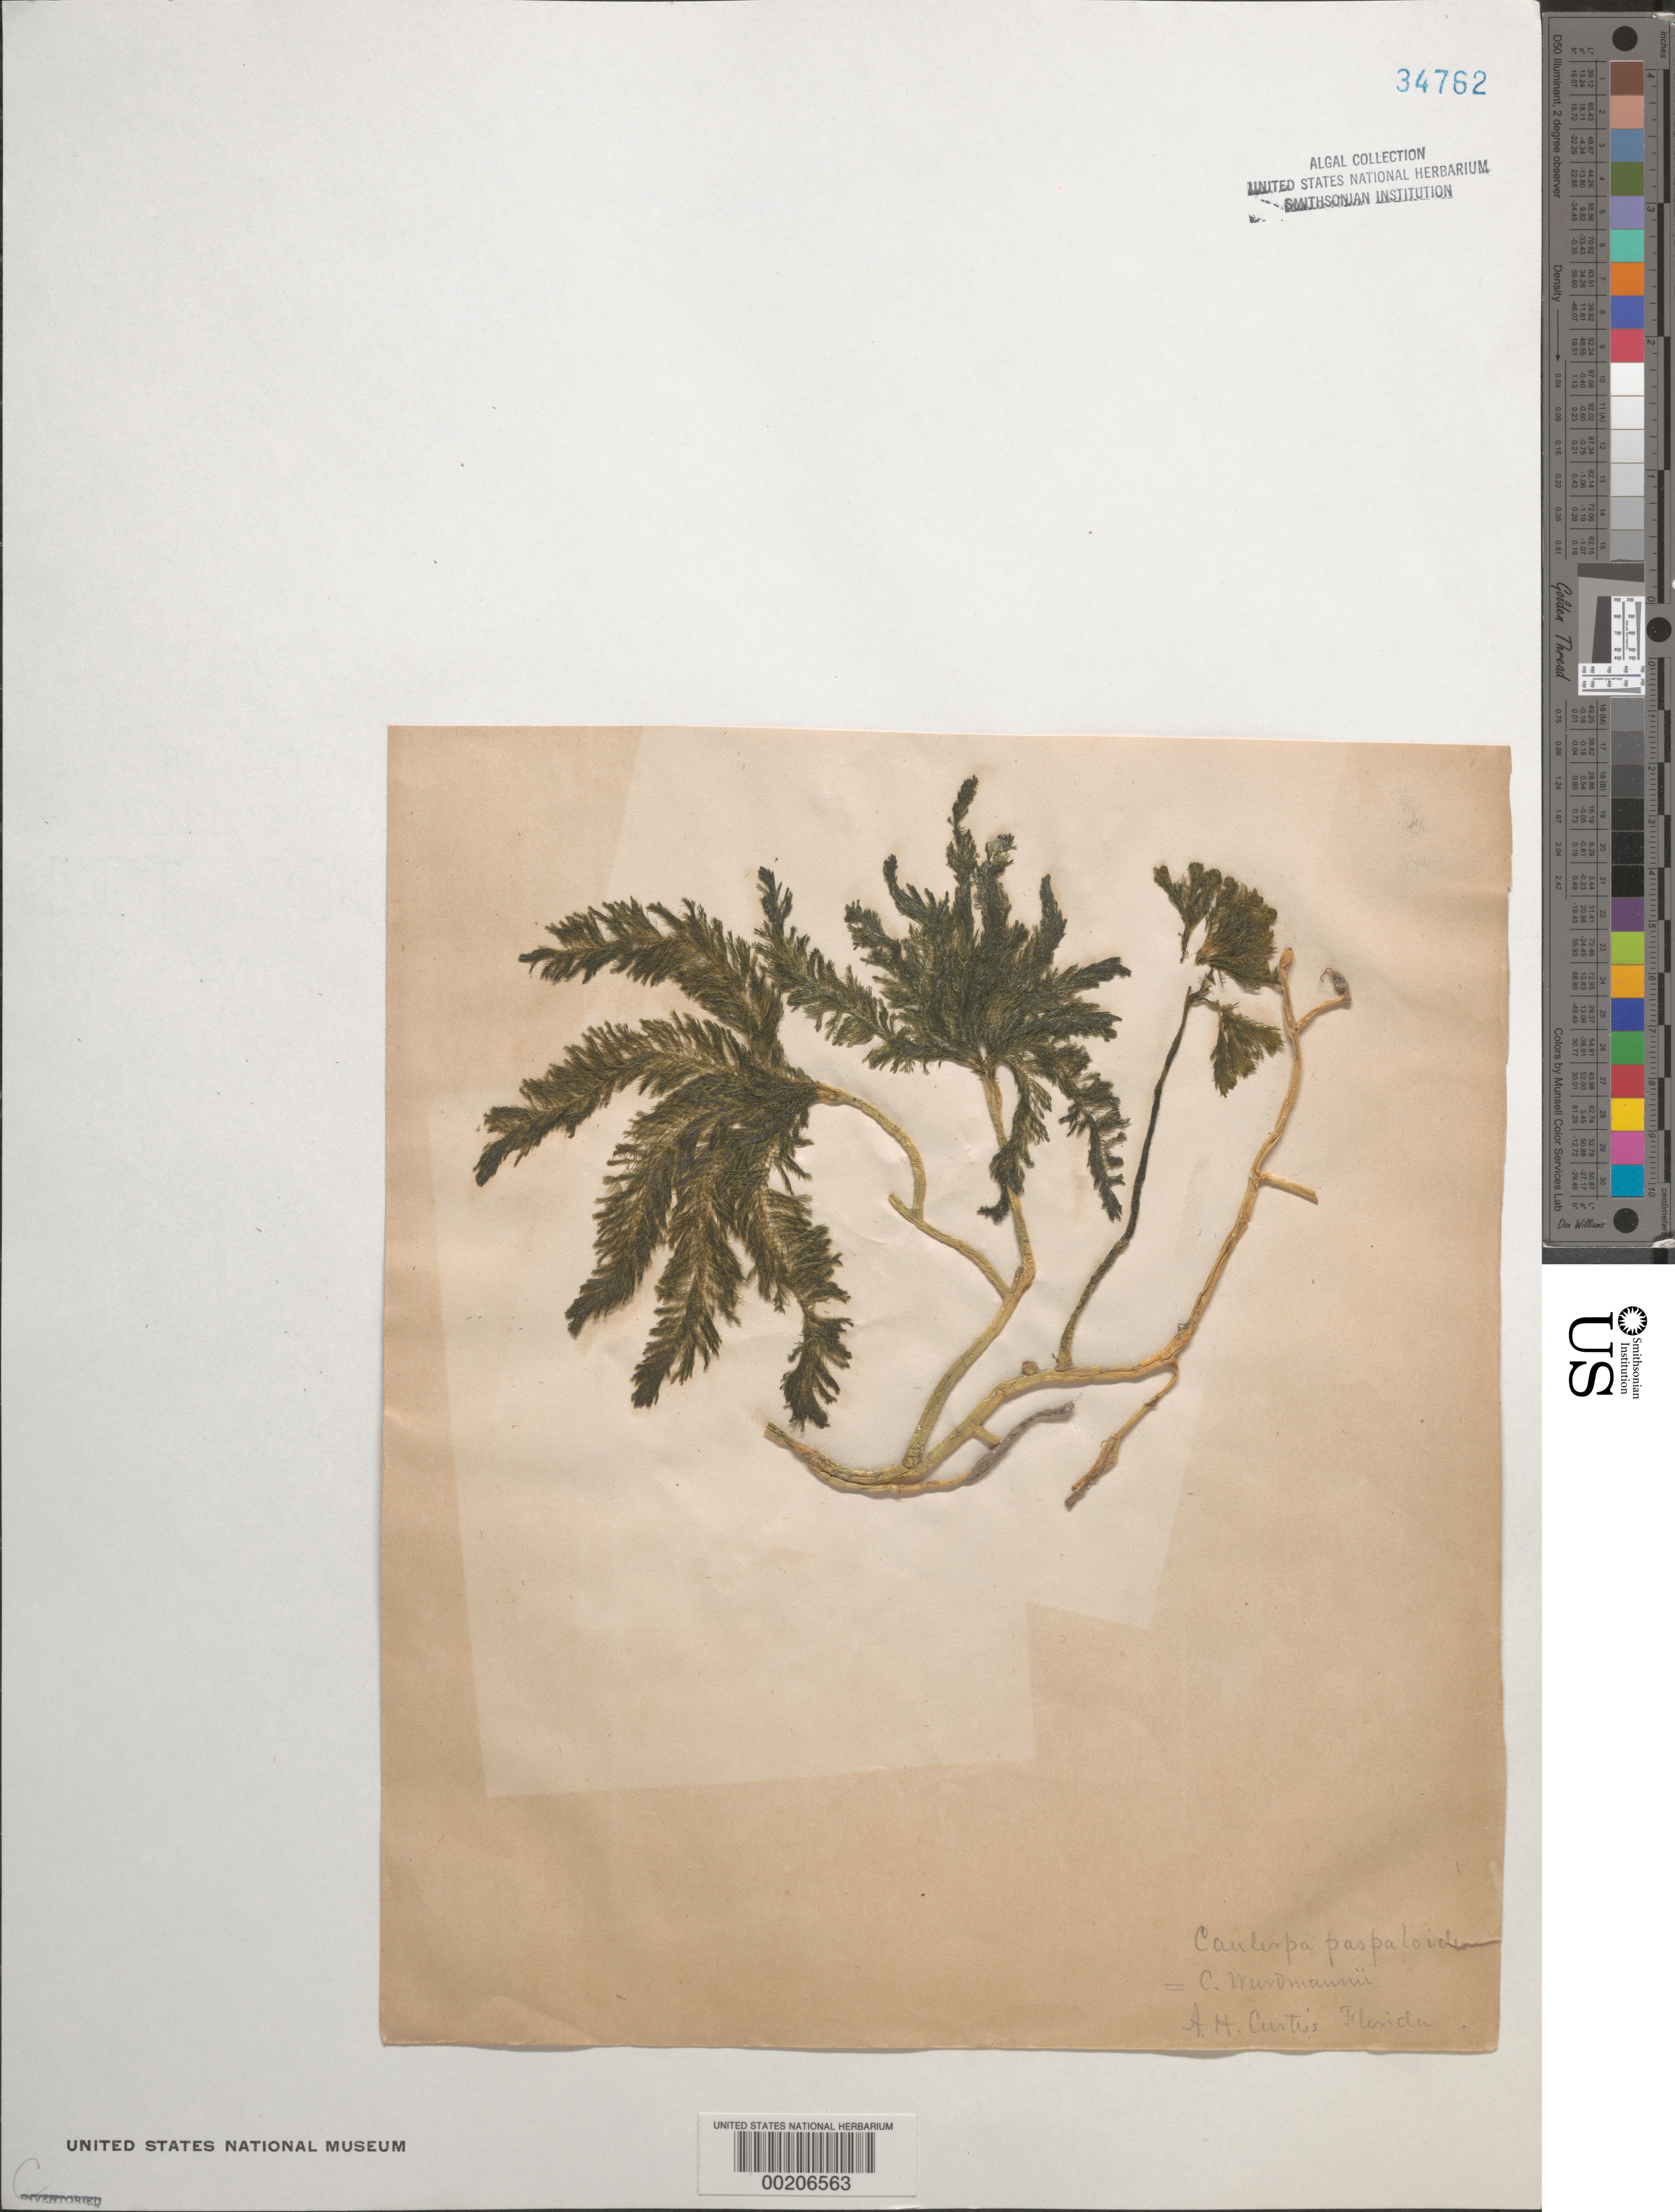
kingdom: Plantae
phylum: Chlorophyta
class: Ulvophyceae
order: Bryopsidales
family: Caulerpaceae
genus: Caulerpa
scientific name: Caulerpa paspaloides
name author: (Bory) Grev.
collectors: A. H. Curtiss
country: United States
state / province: Florida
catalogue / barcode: US 34762